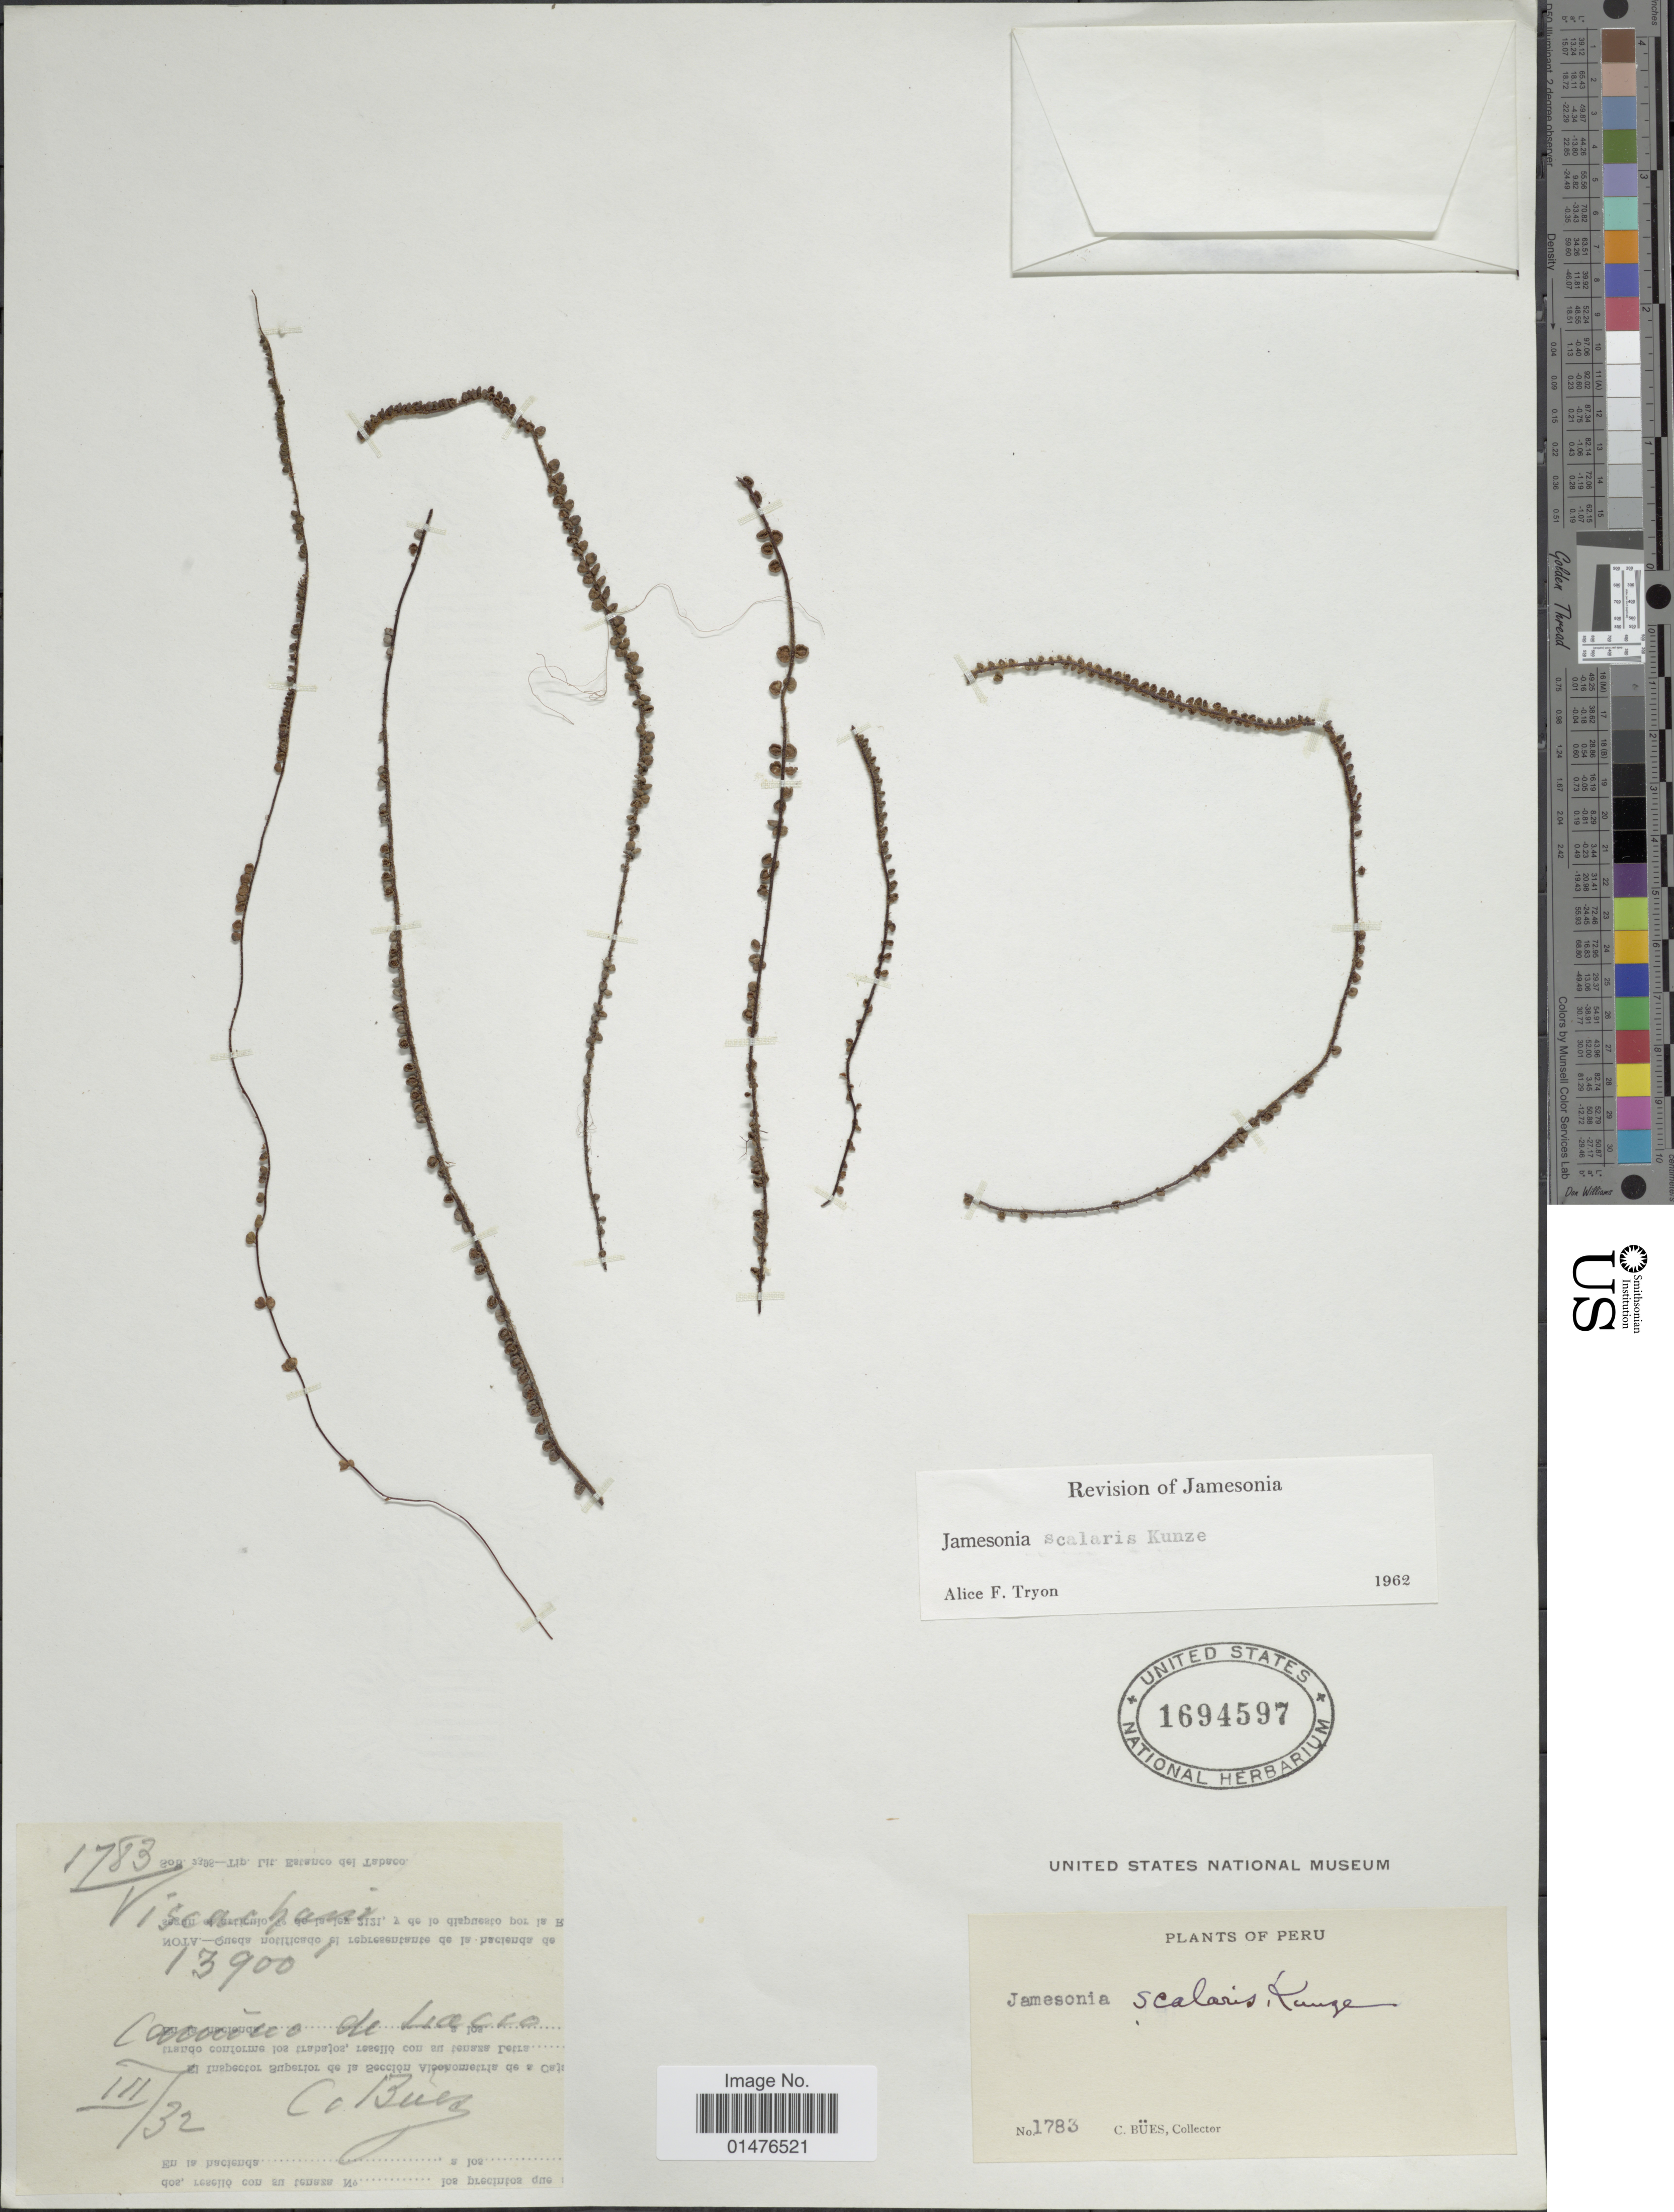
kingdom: Plantae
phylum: Tracheophyta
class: Polypodiopsida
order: Polypodiales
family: Pteridaceae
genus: Jamesonia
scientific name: Jamesonia scalaris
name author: Kunze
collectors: C. Bues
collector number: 1783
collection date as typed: Transcribed d/m/y: /3/32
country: Peru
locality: Viscachani. Caucino de Liacco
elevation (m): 4237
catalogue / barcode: US 1694597